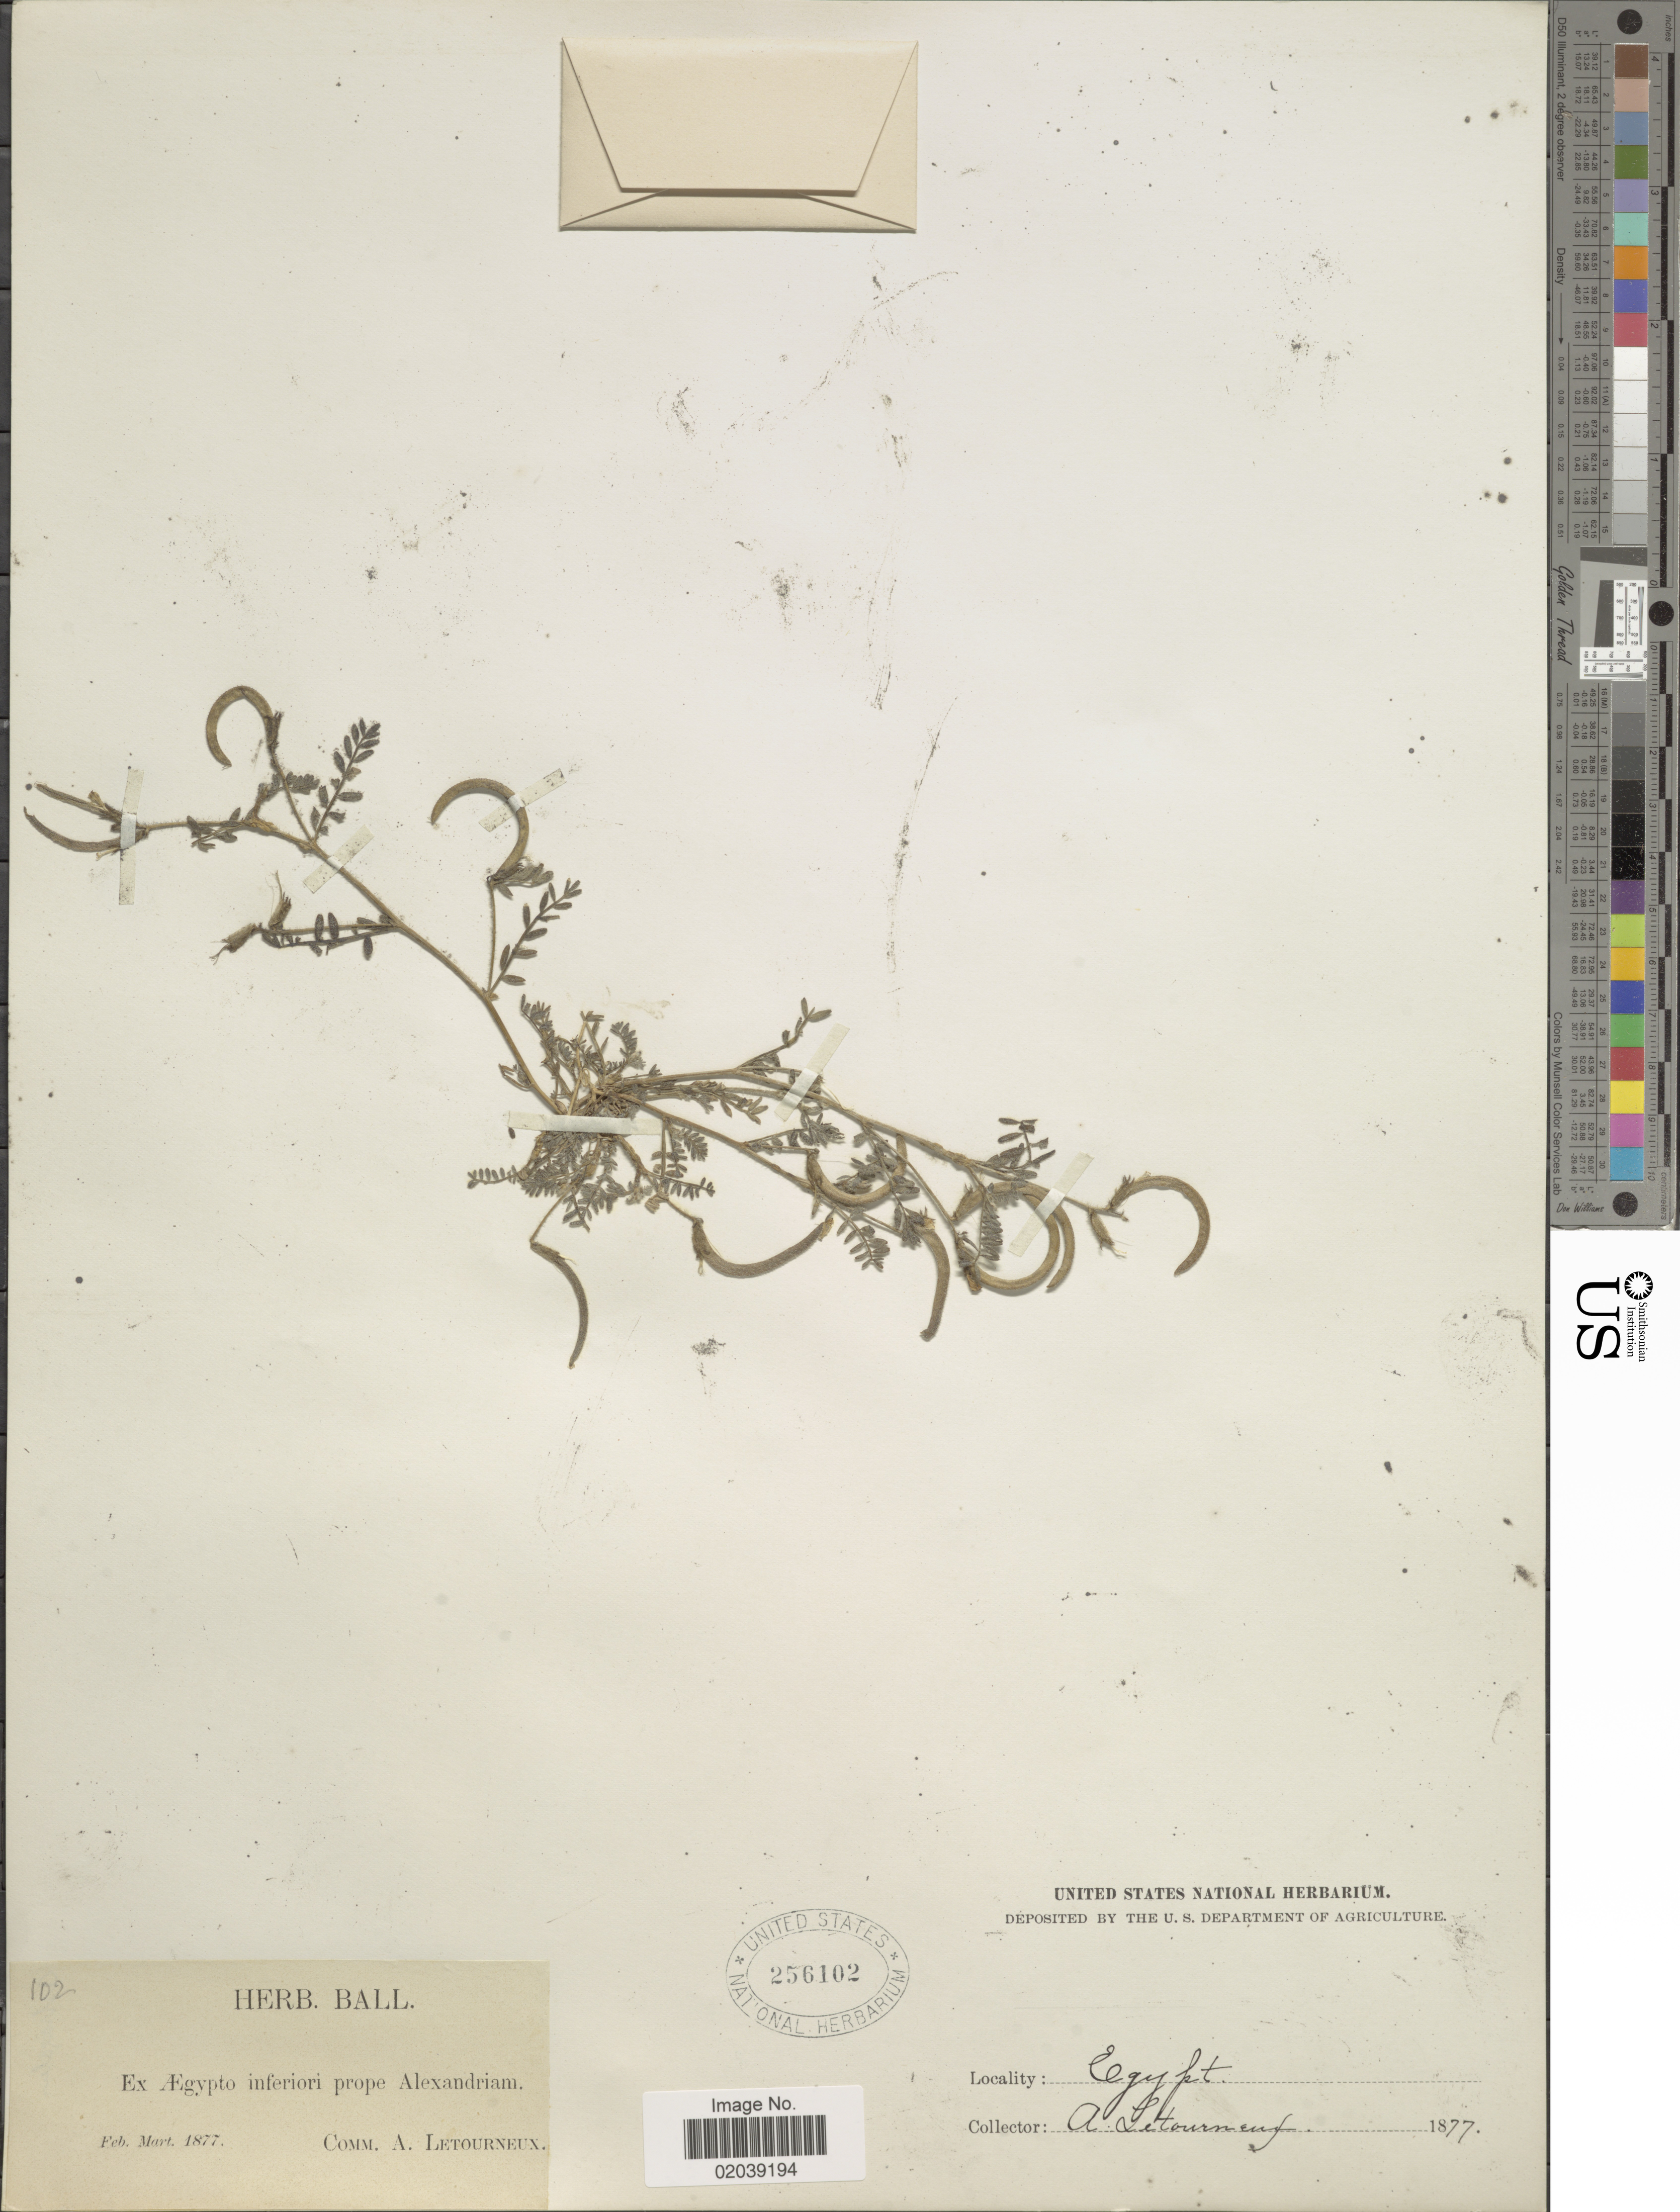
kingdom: Plantae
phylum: Tracheophyta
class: Magnoliopsida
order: Fabales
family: Fabaceae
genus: Astragalus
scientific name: Astragalus sp.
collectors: A. Letourneux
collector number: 102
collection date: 1877-02/1877-03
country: Egypt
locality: Ex Aegypto inferiori prope Alexandriam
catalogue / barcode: US 256102